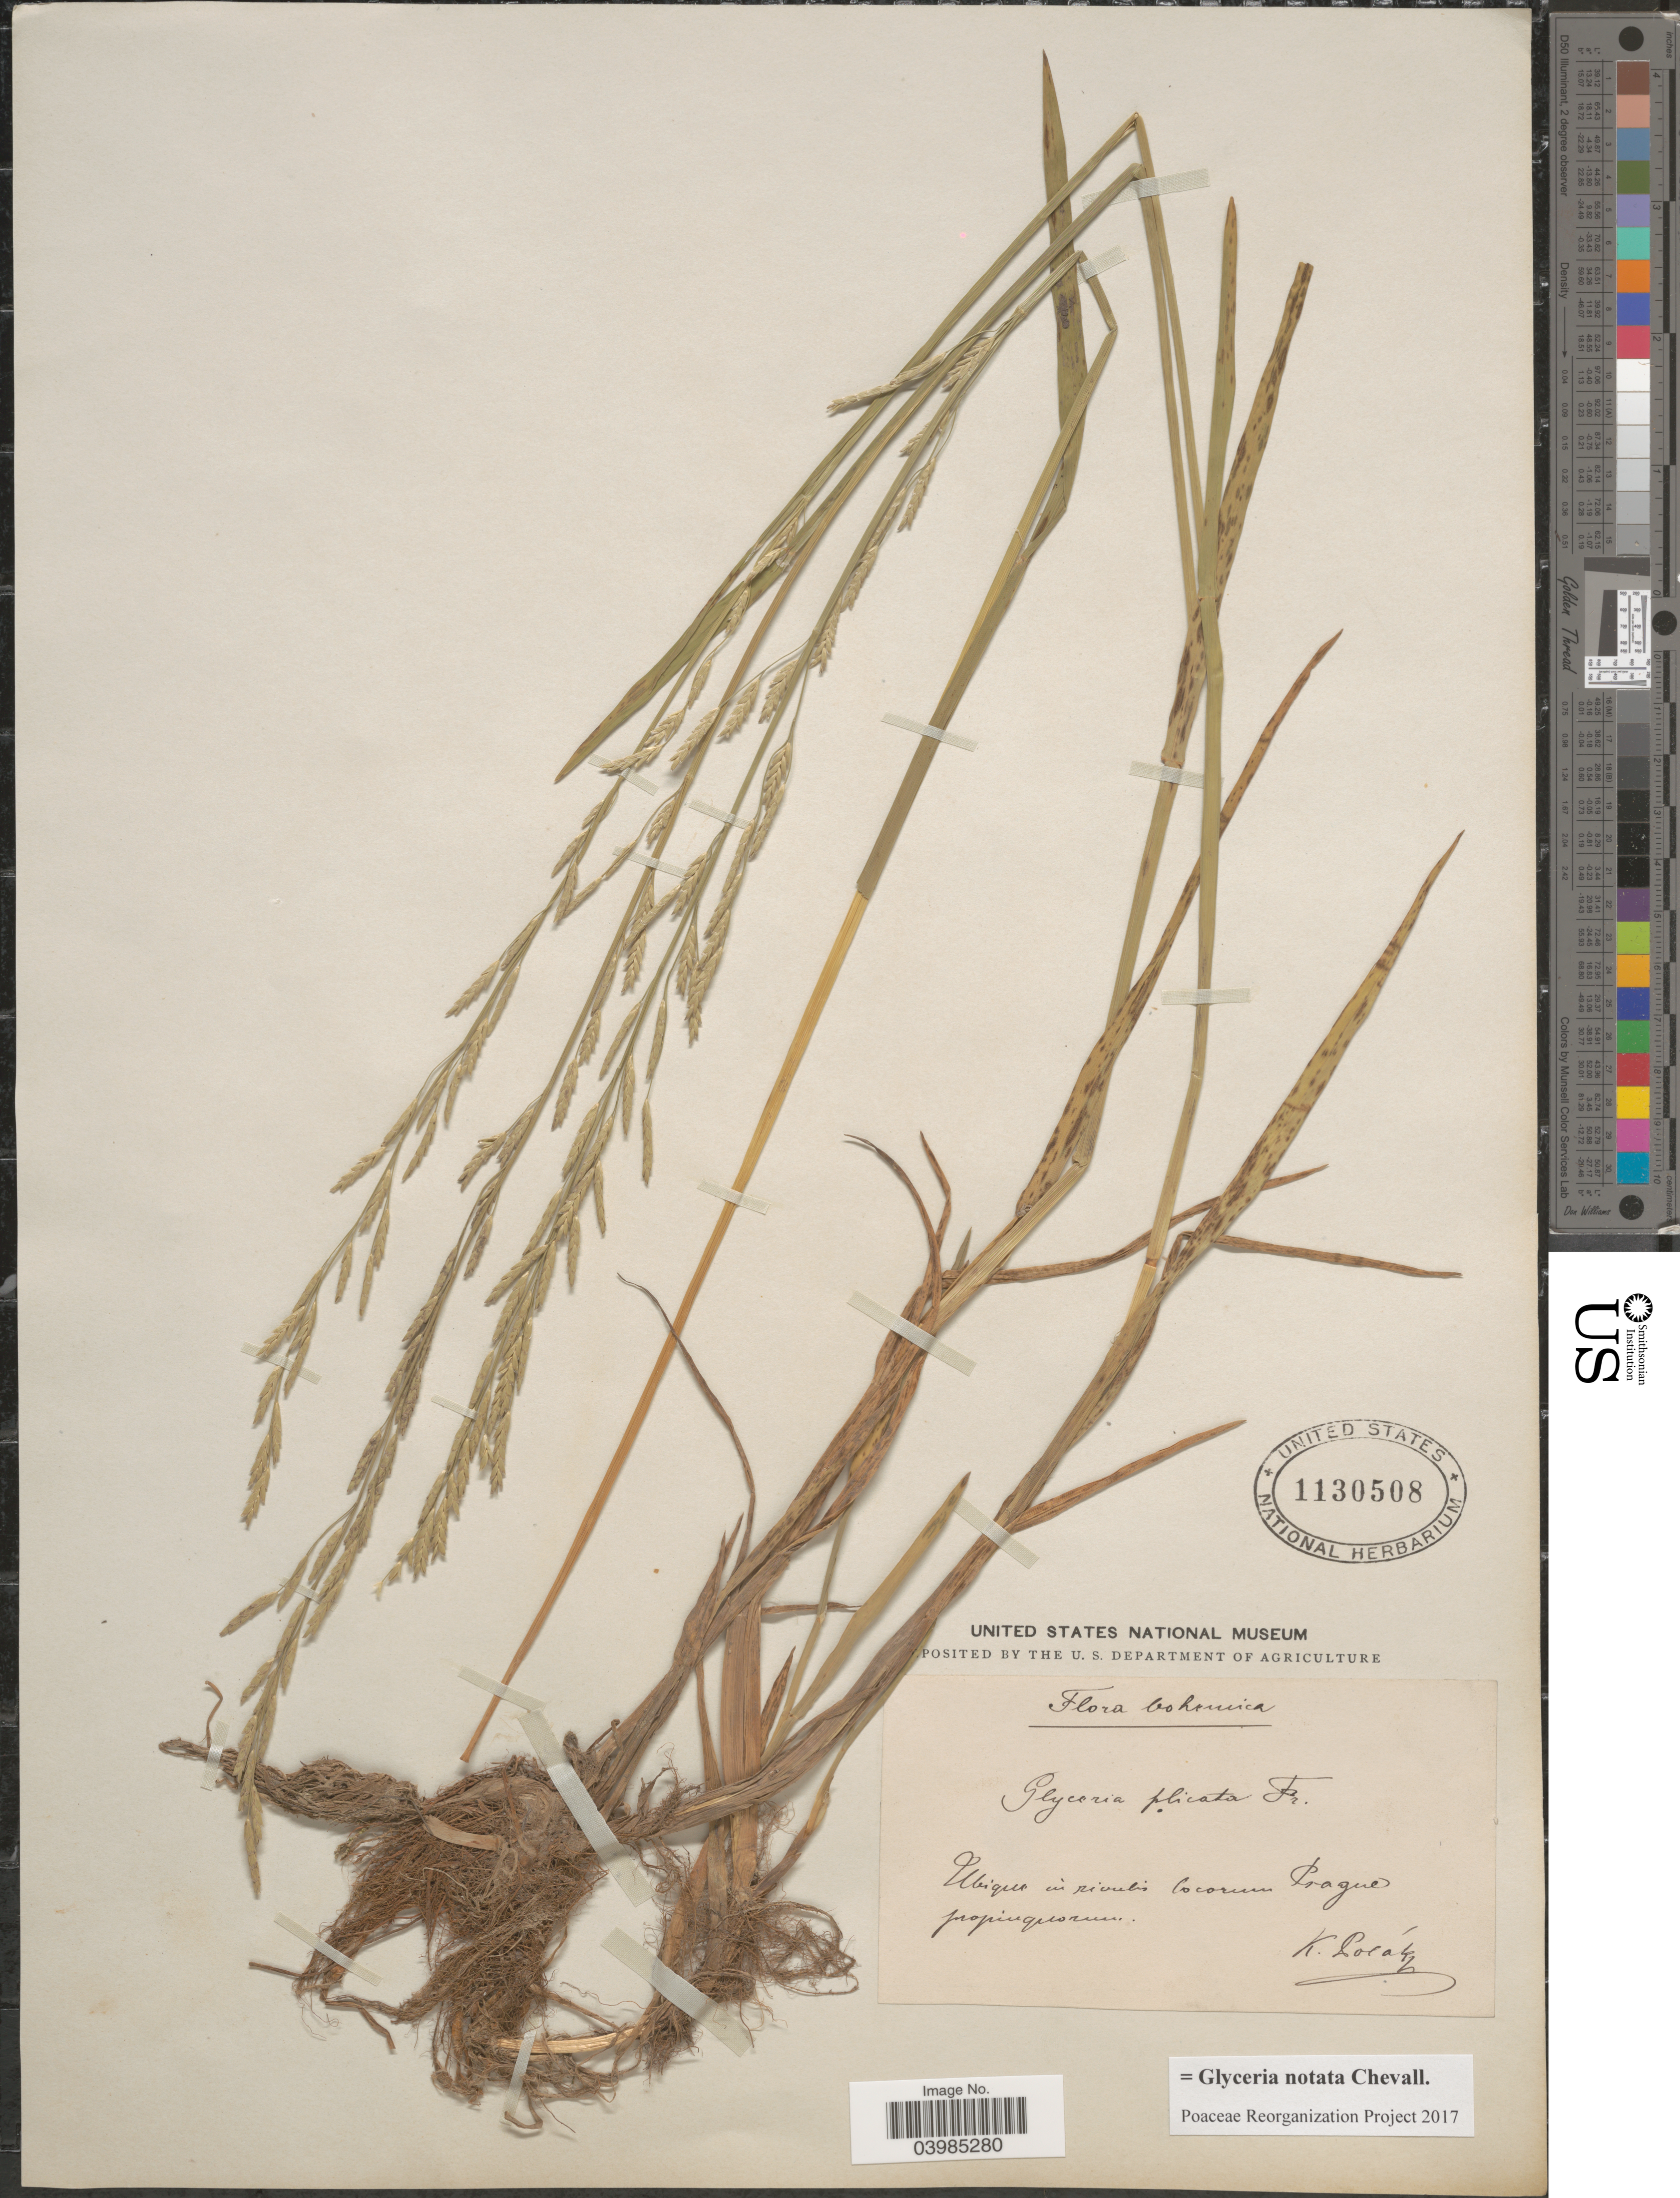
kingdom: Plantae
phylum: Tracheophyta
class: Liliopsida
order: Poales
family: Poaceae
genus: Glyceria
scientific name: Glyceria notata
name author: Chevall.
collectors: K. Polák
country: Czechia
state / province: Prague, Capital District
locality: Bohemica. Ubiqui in rivulis Cocorum Prague propinquorum.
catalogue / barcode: US 1130508